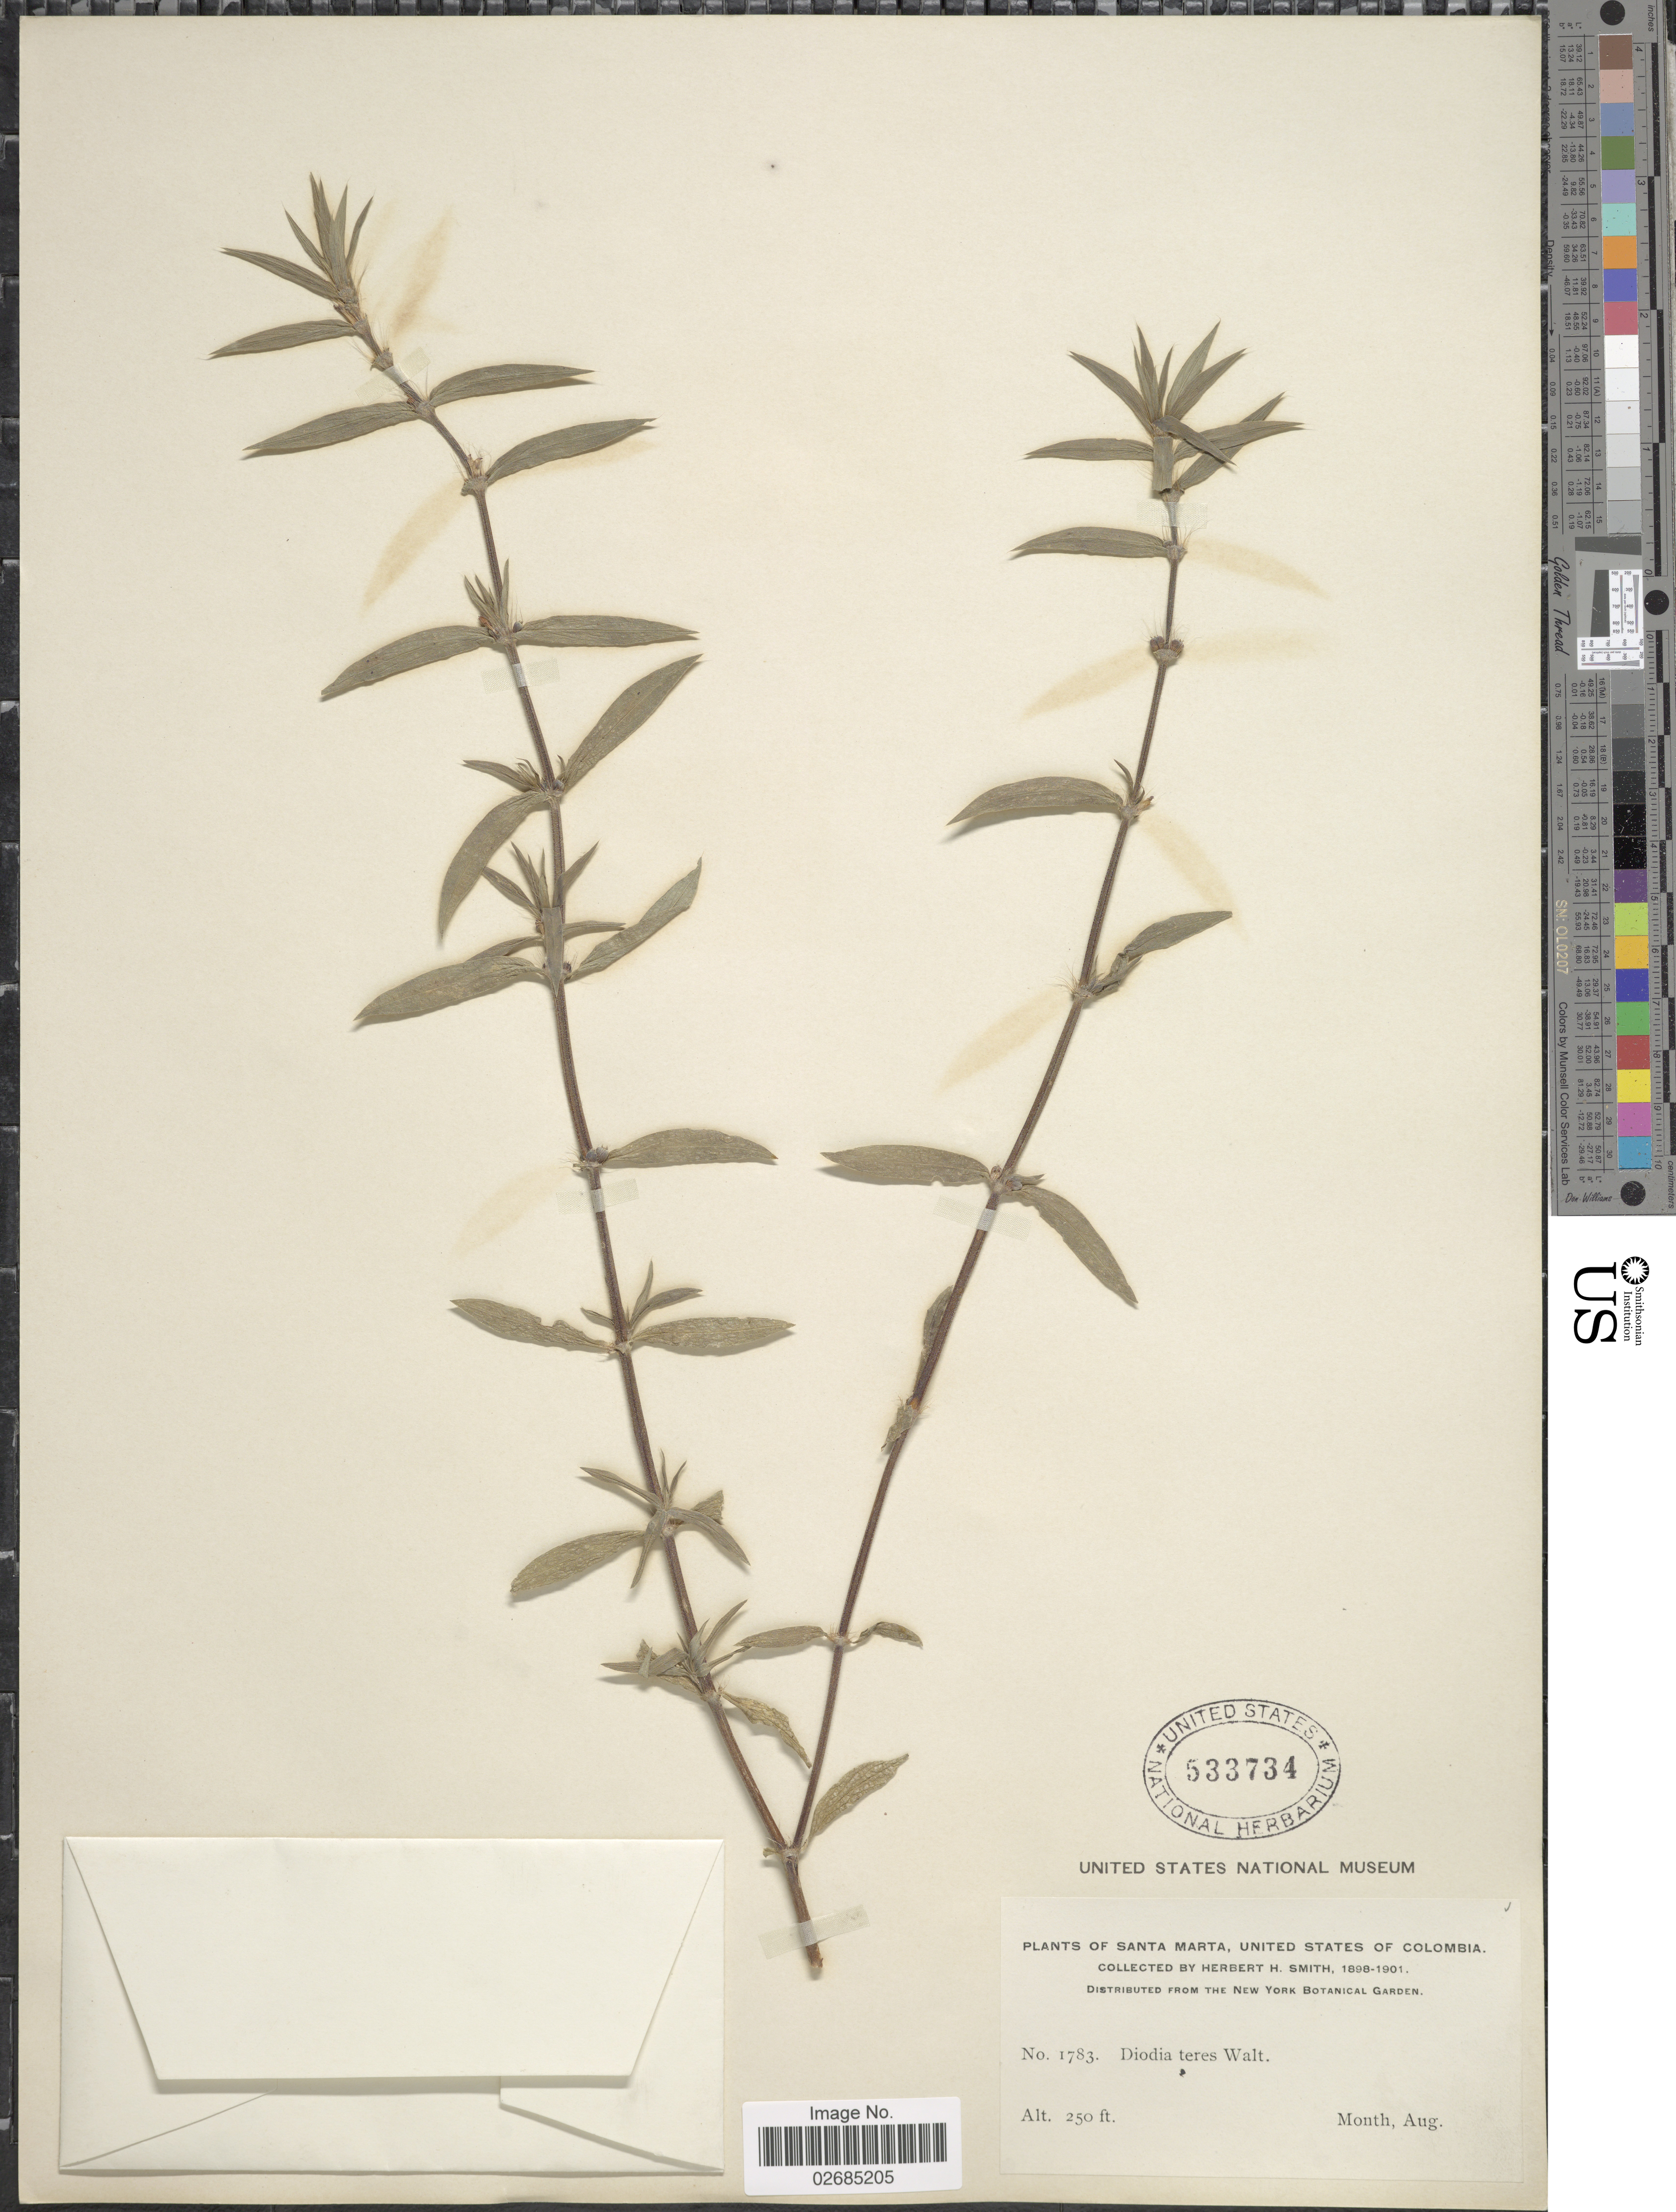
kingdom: Plantae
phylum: Tracheophyta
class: Magnoliopsida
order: Gentianales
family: Rubiaceae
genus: Diodia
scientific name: Diodia teres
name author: Walter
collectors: Herbert H. Smith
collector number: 1783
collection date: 1898-08/1901-08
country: Colombia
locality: Santa Marta, United States of Colombia.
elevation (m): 76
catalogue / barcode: US 533734